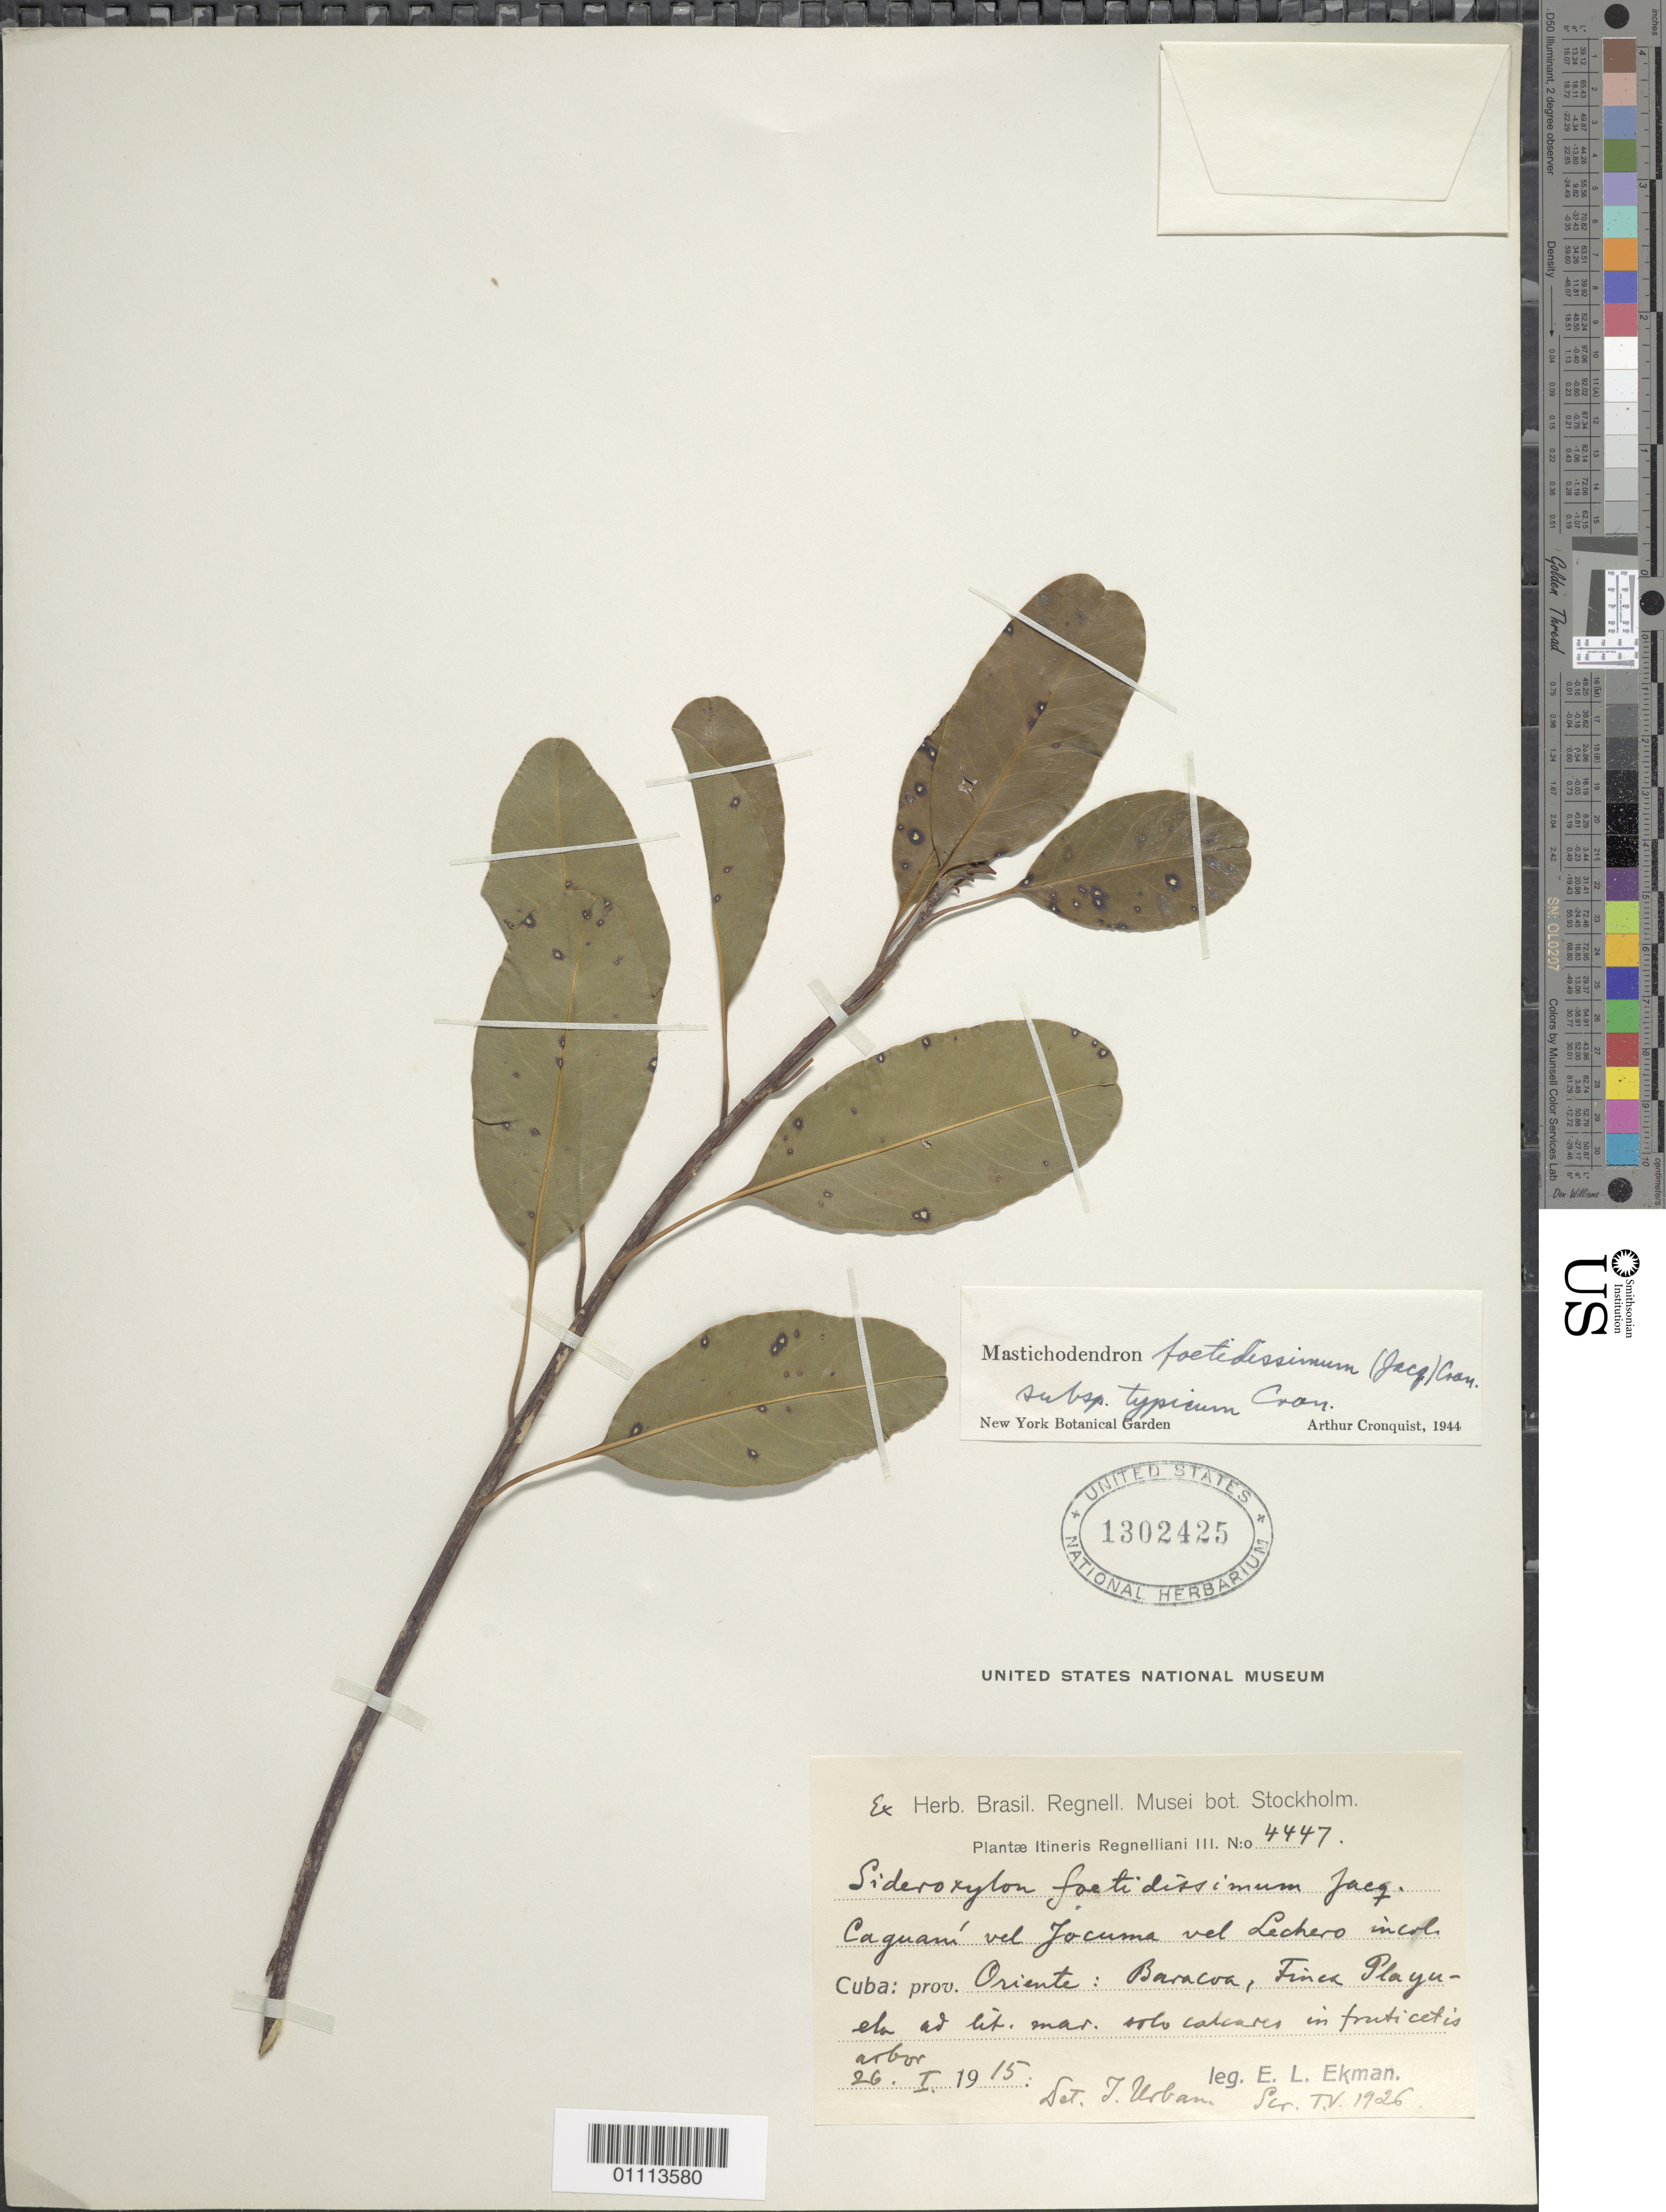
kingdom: Plantae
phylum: Tracheophyta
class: Magnoliopsida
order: Ericales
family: Sapotaceae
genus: Sideroxylon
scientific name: Sideroxylon foetidissimum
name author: Jacq.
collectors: E. L. Ekman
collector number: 4447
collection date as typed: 26 Jan 1915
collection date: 1915-01-26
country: Cuba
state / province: Guantánamo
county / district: Baracoa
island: Cuba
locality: Finca Playa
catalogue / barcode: US 1302425